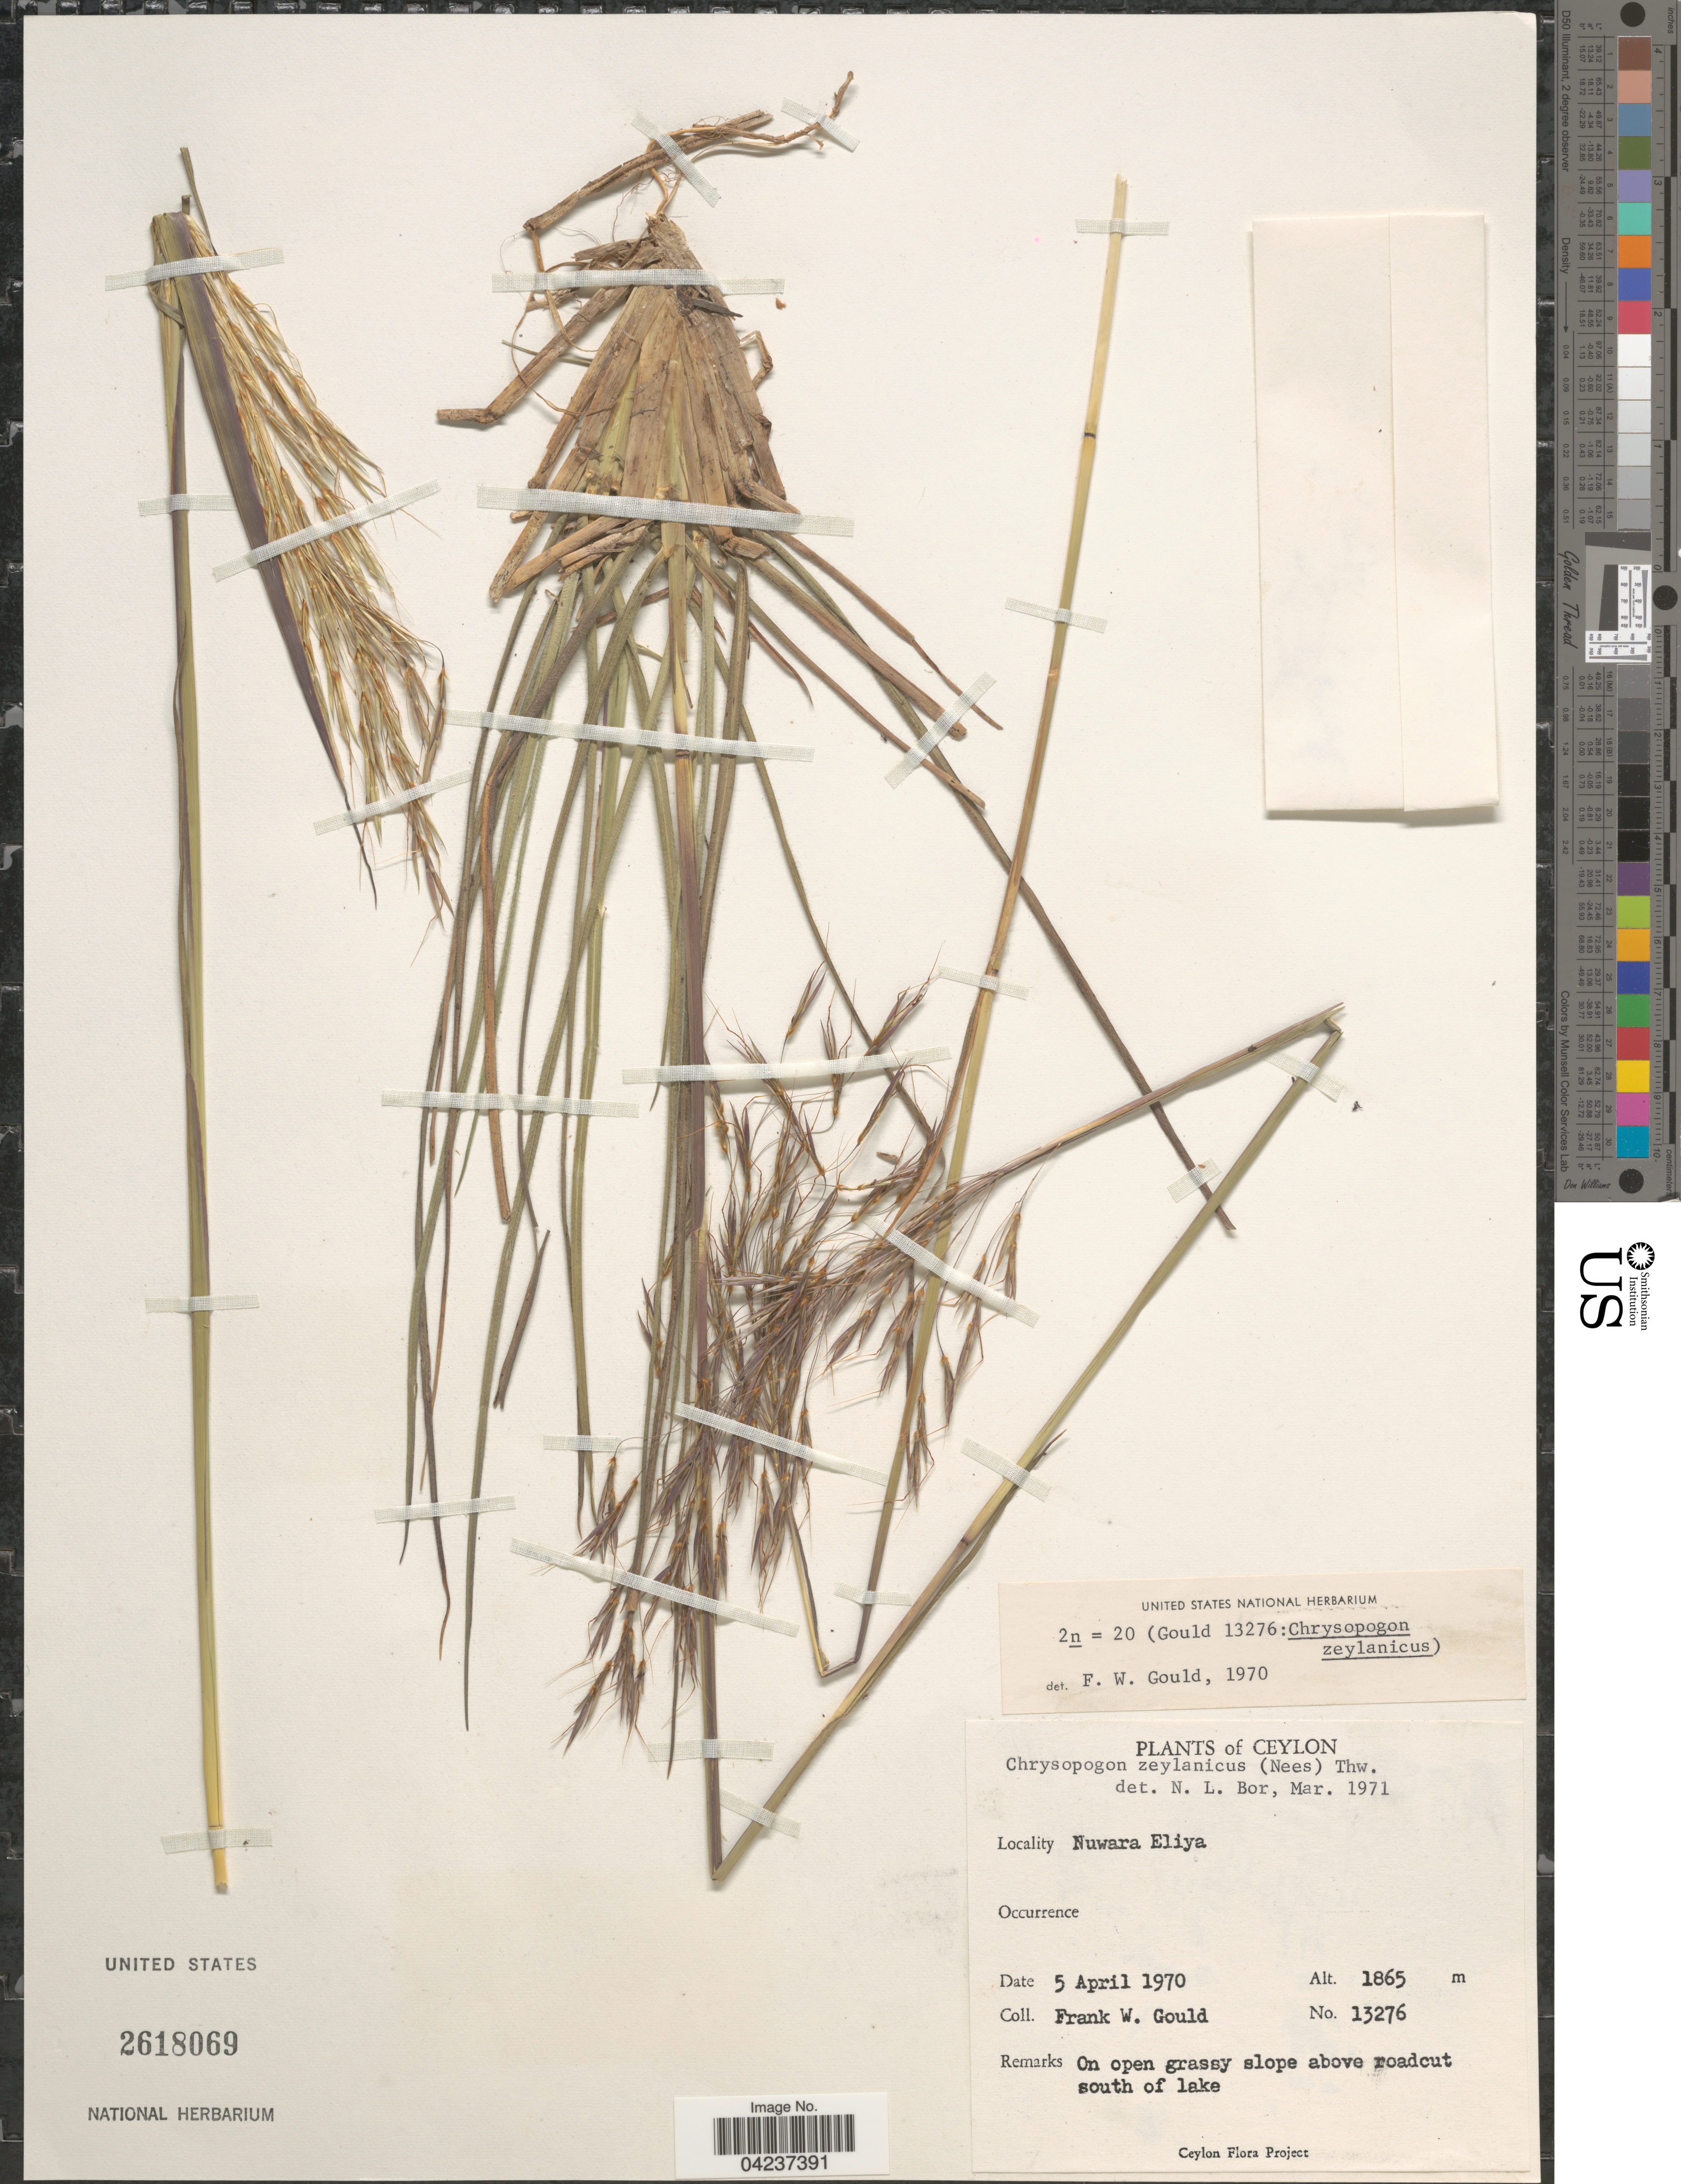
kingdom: Plantae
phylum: Tracheophyta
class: Liliopsida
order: Poales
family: Poaceae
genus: Chrysopogon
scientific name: Chrysopogon nodulibarbis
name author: (Hochst. ex Steud.) Henr.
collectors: F. W. Gould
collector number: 13276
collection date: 1970-04-05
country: Sri Lanka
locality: Ceylon. Nuwara Eliya. On open grassy slope above roadcut south of lake.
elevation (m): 1865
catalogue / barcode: US 2618069